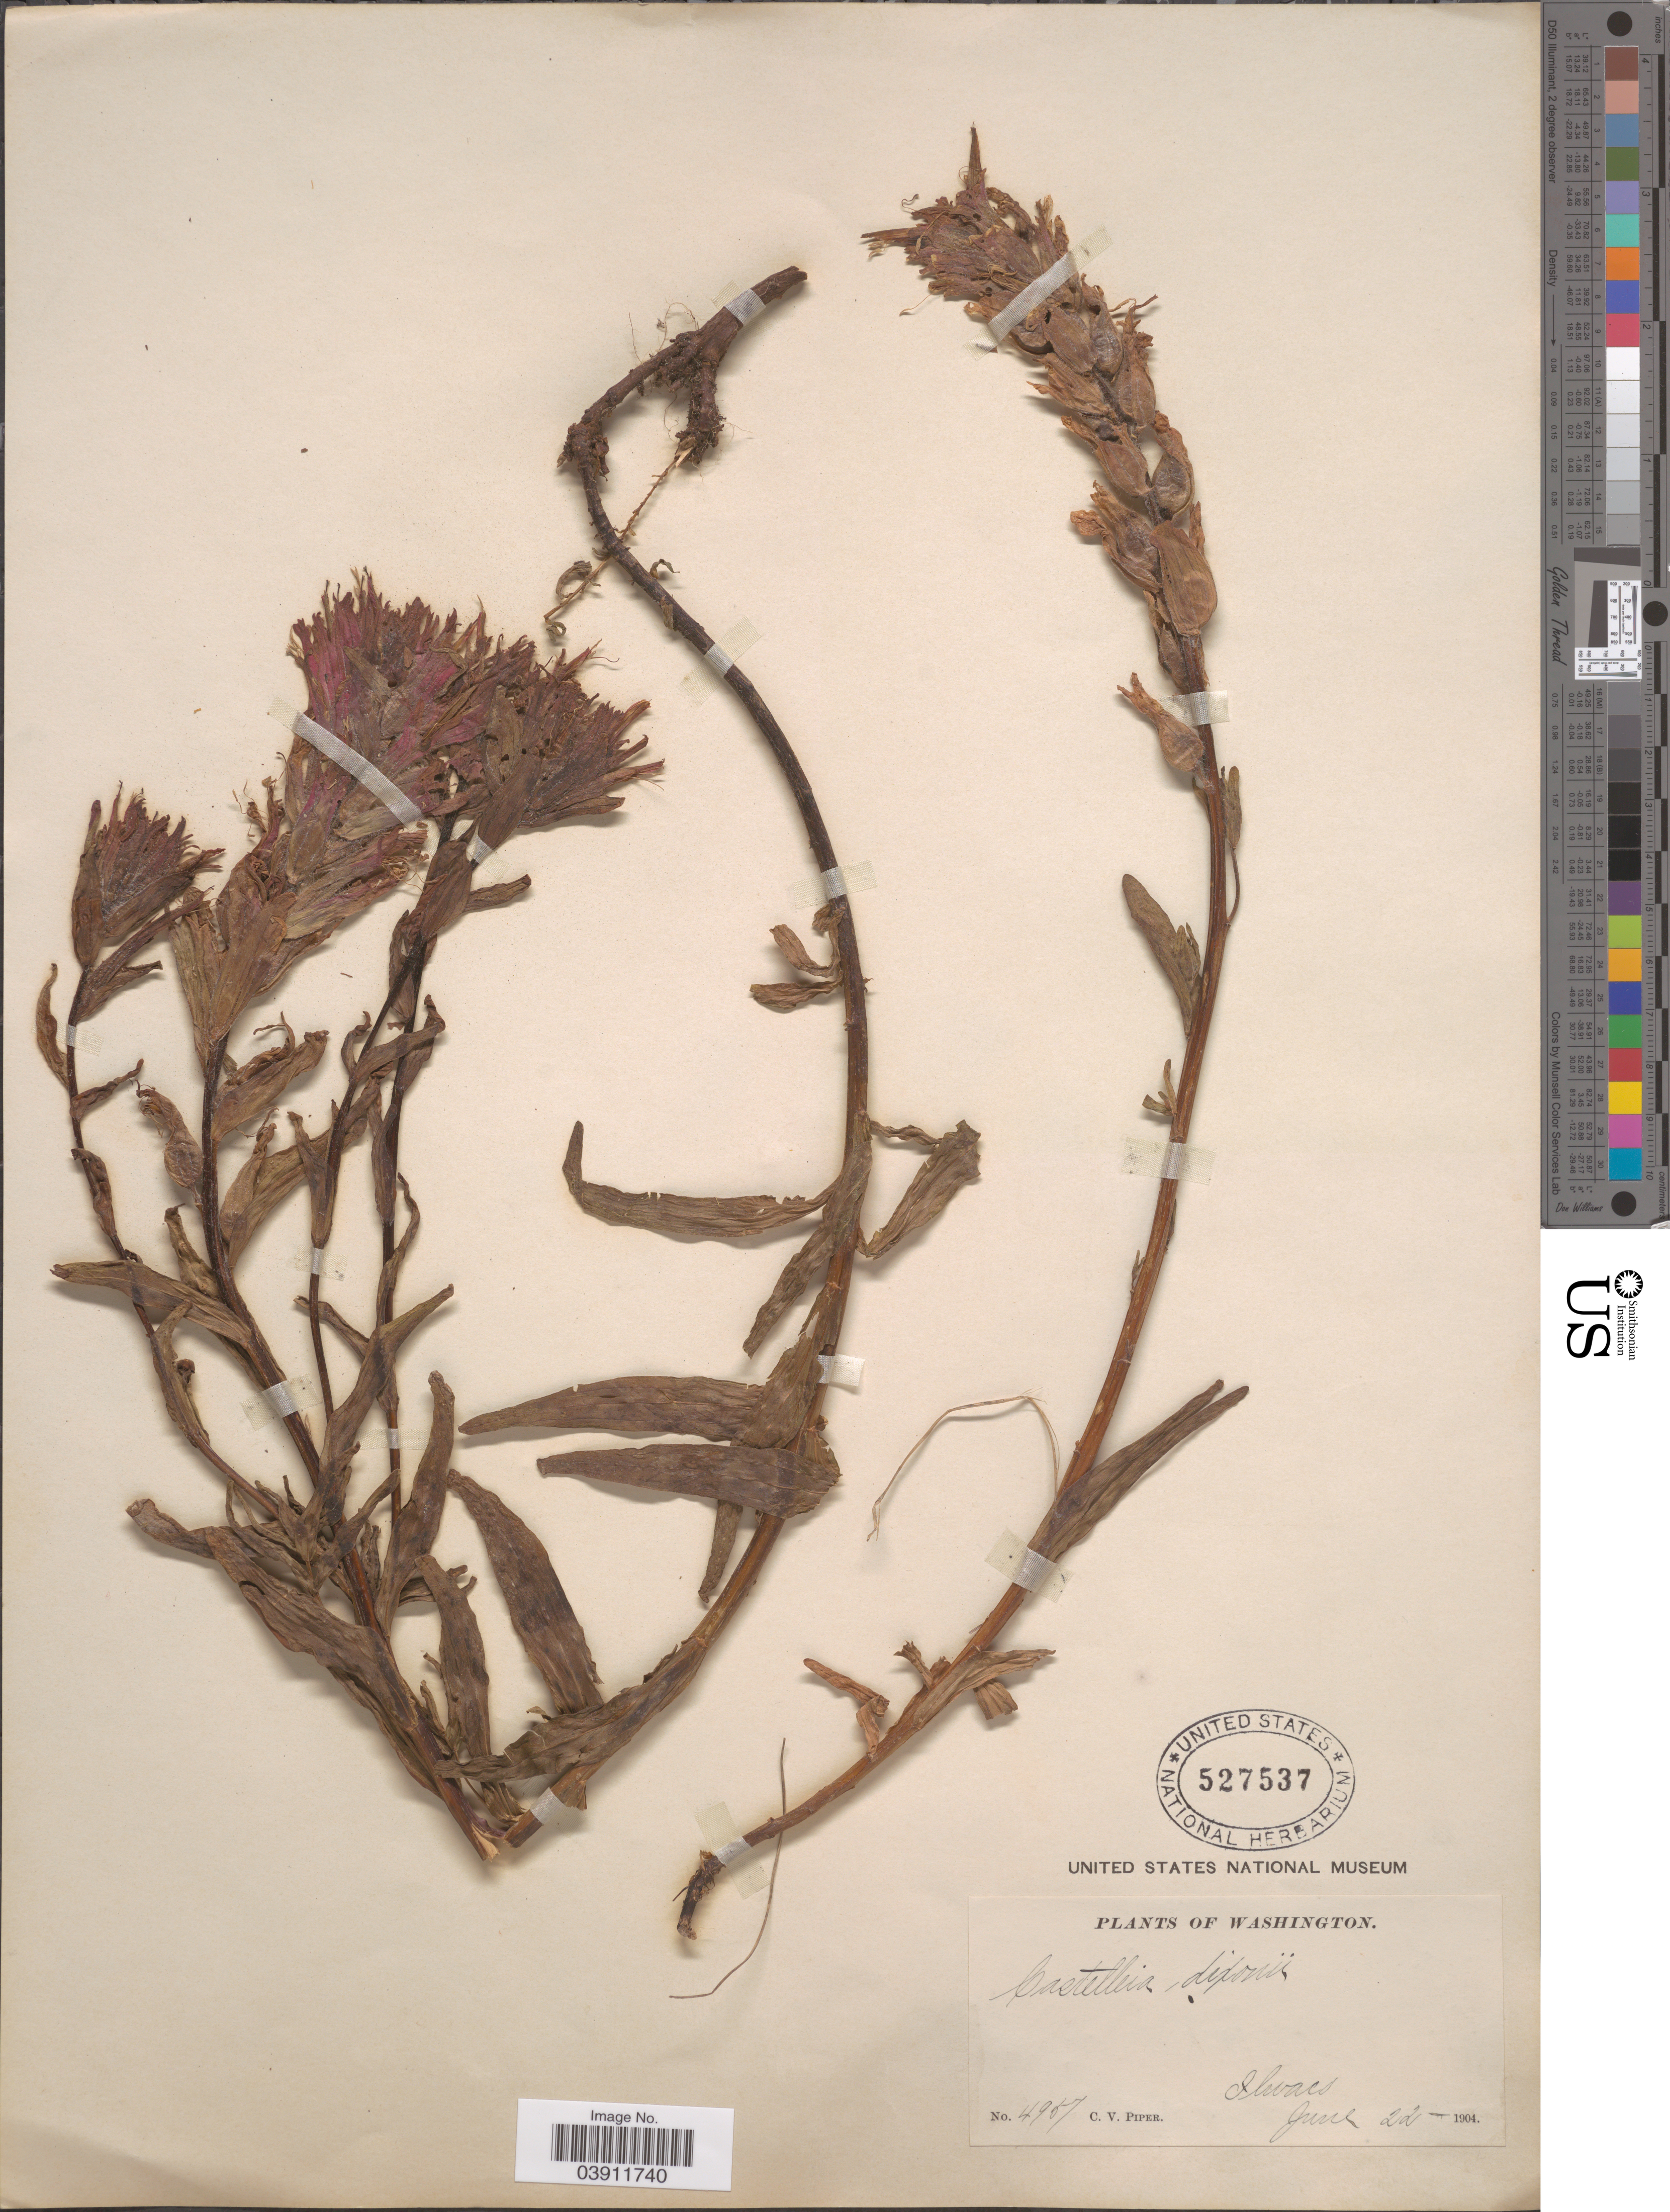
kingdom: Plantae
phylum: Tracheophyta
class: Magnoliopsida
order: Lamiales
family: Orobanchaceae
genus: Castilleja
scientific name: Castilleja dixonii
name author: Fernald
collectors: C. V. Piper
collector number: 4957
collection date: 1904-06-22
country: United States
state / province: Washington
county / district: Pacific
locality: Ilwaco.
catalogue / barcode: US 527537